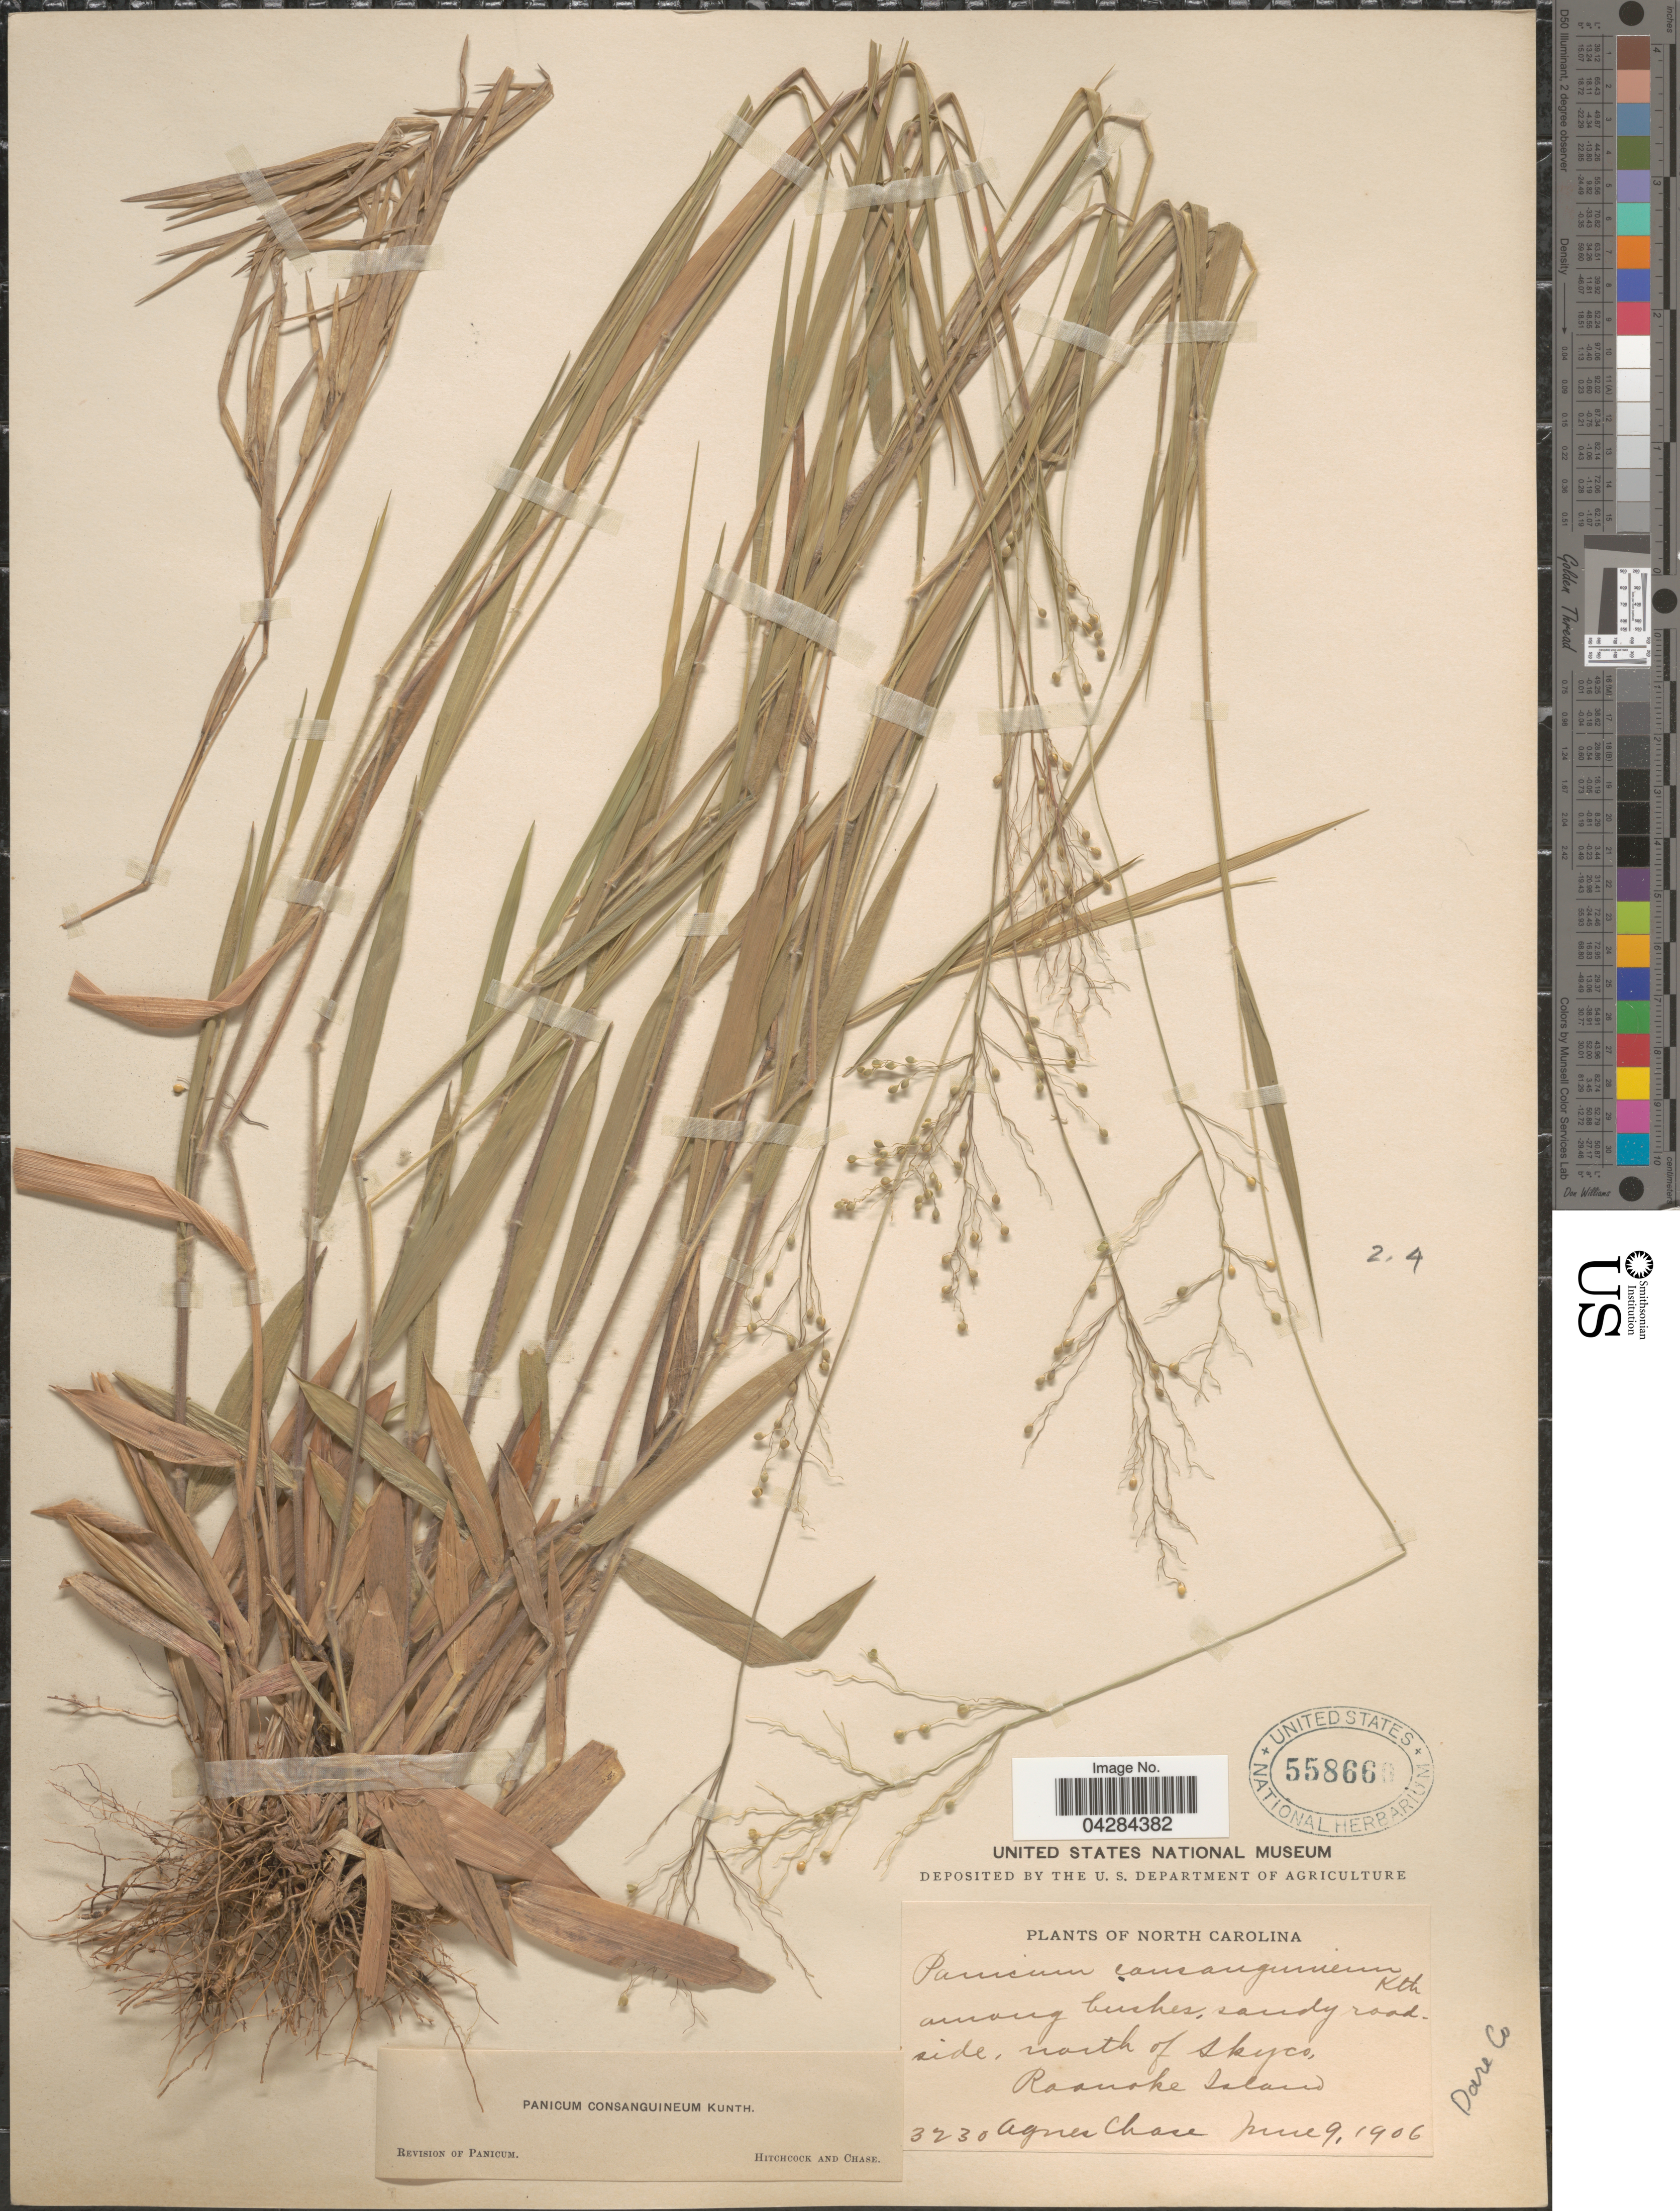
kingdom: Plantae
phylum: Tracheophyta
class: Liliopsida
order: Poales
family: Poaceae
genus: Dichanthelium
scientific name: Dichanthelium ovale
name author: (Elliott) Gould & C.A. Clark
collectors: A. Chase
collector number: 3230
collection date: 1906-06-09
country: United States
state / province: North Carolina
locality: Among bushes, sandy roadside, north of skyco, Roanoke Island. Dare Co.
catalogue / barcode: US 558660